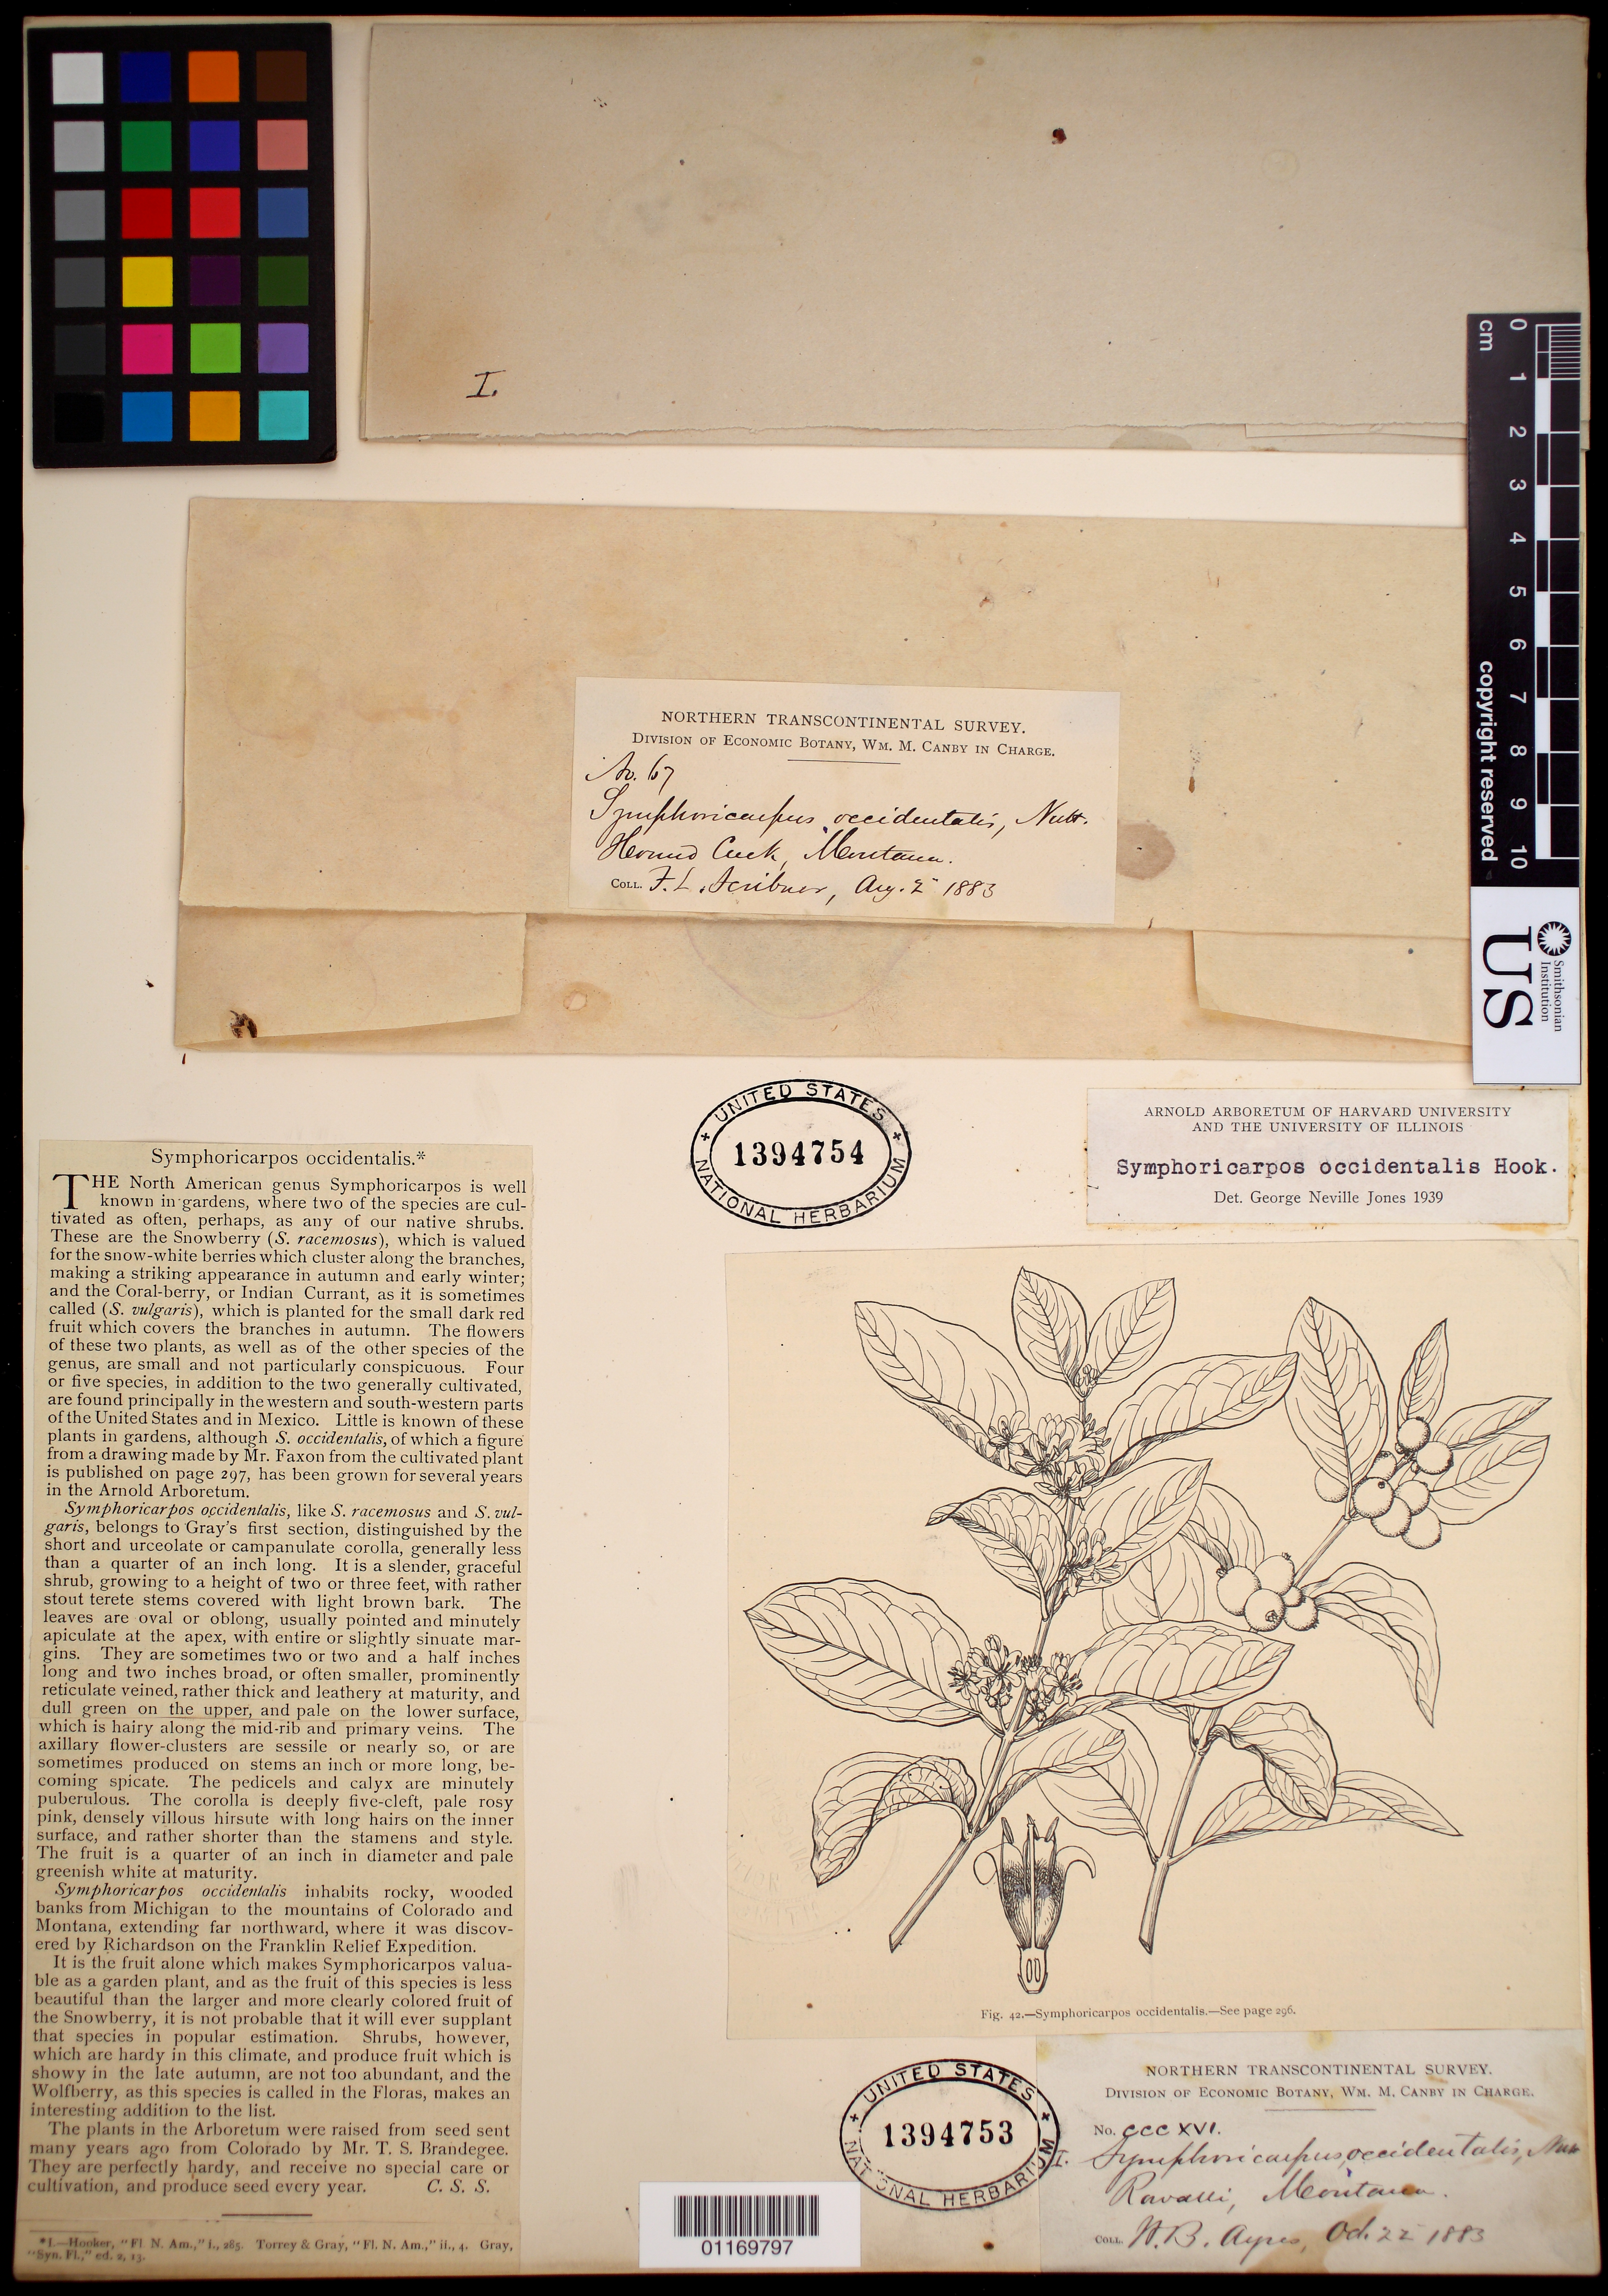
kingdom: Plantae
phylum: Tracheophyta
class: Magnoliopsida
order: Dipsacales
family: Caprifoliaceae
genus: Symphoricarpos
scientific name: Symphoricarpos occidentalis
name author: (R. Br.) Hook.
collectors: H. Ayres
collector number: CCCXVI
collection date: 1883-10-22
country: United States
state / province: Montana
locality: Ravalli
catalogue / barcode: US 1394753-2